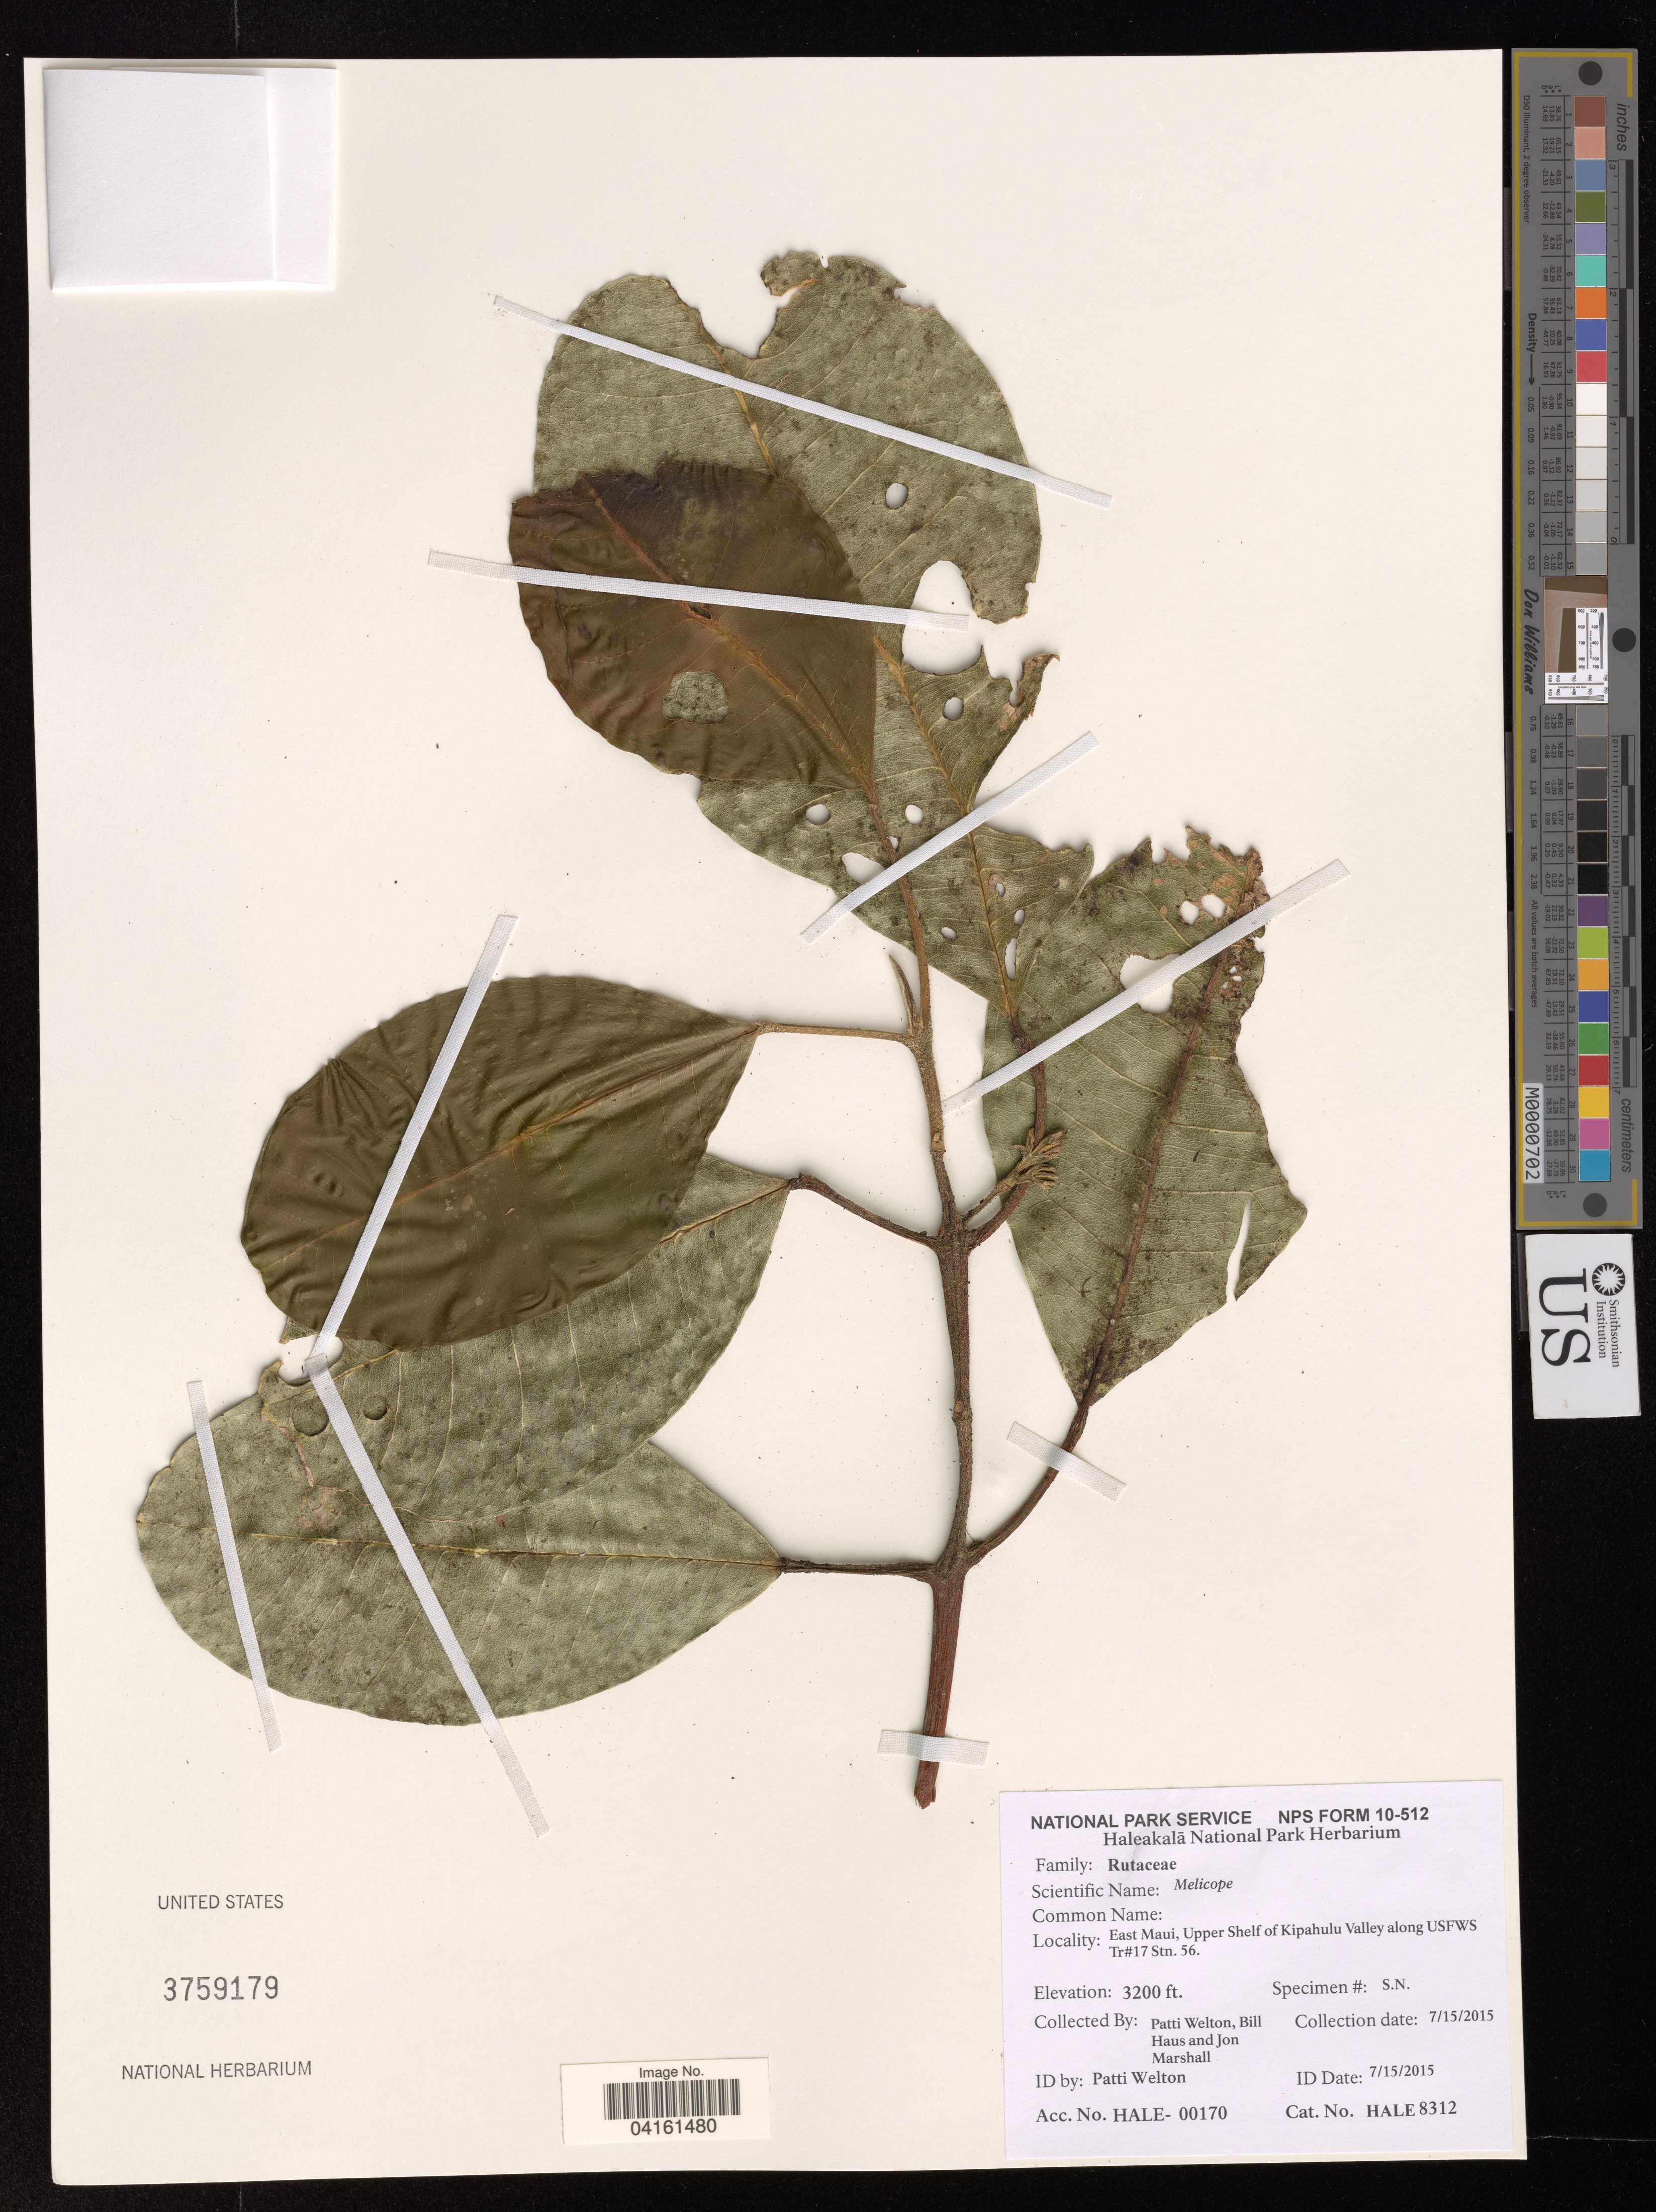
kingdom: Plantae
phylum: Tracheophyta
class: Magnoliopsida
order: Sapindales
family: Rutaceae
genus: Melicope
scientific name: Melicope sp.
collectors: P. Welton & B. Haus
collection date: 2015-07-15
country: United States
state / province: Hawaii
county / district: Maui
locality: East Maui, Upper Shelf of Kipahulu Valley along USFWS Tr#17 Stn. 56.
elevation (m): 975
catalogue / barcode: US 3759179